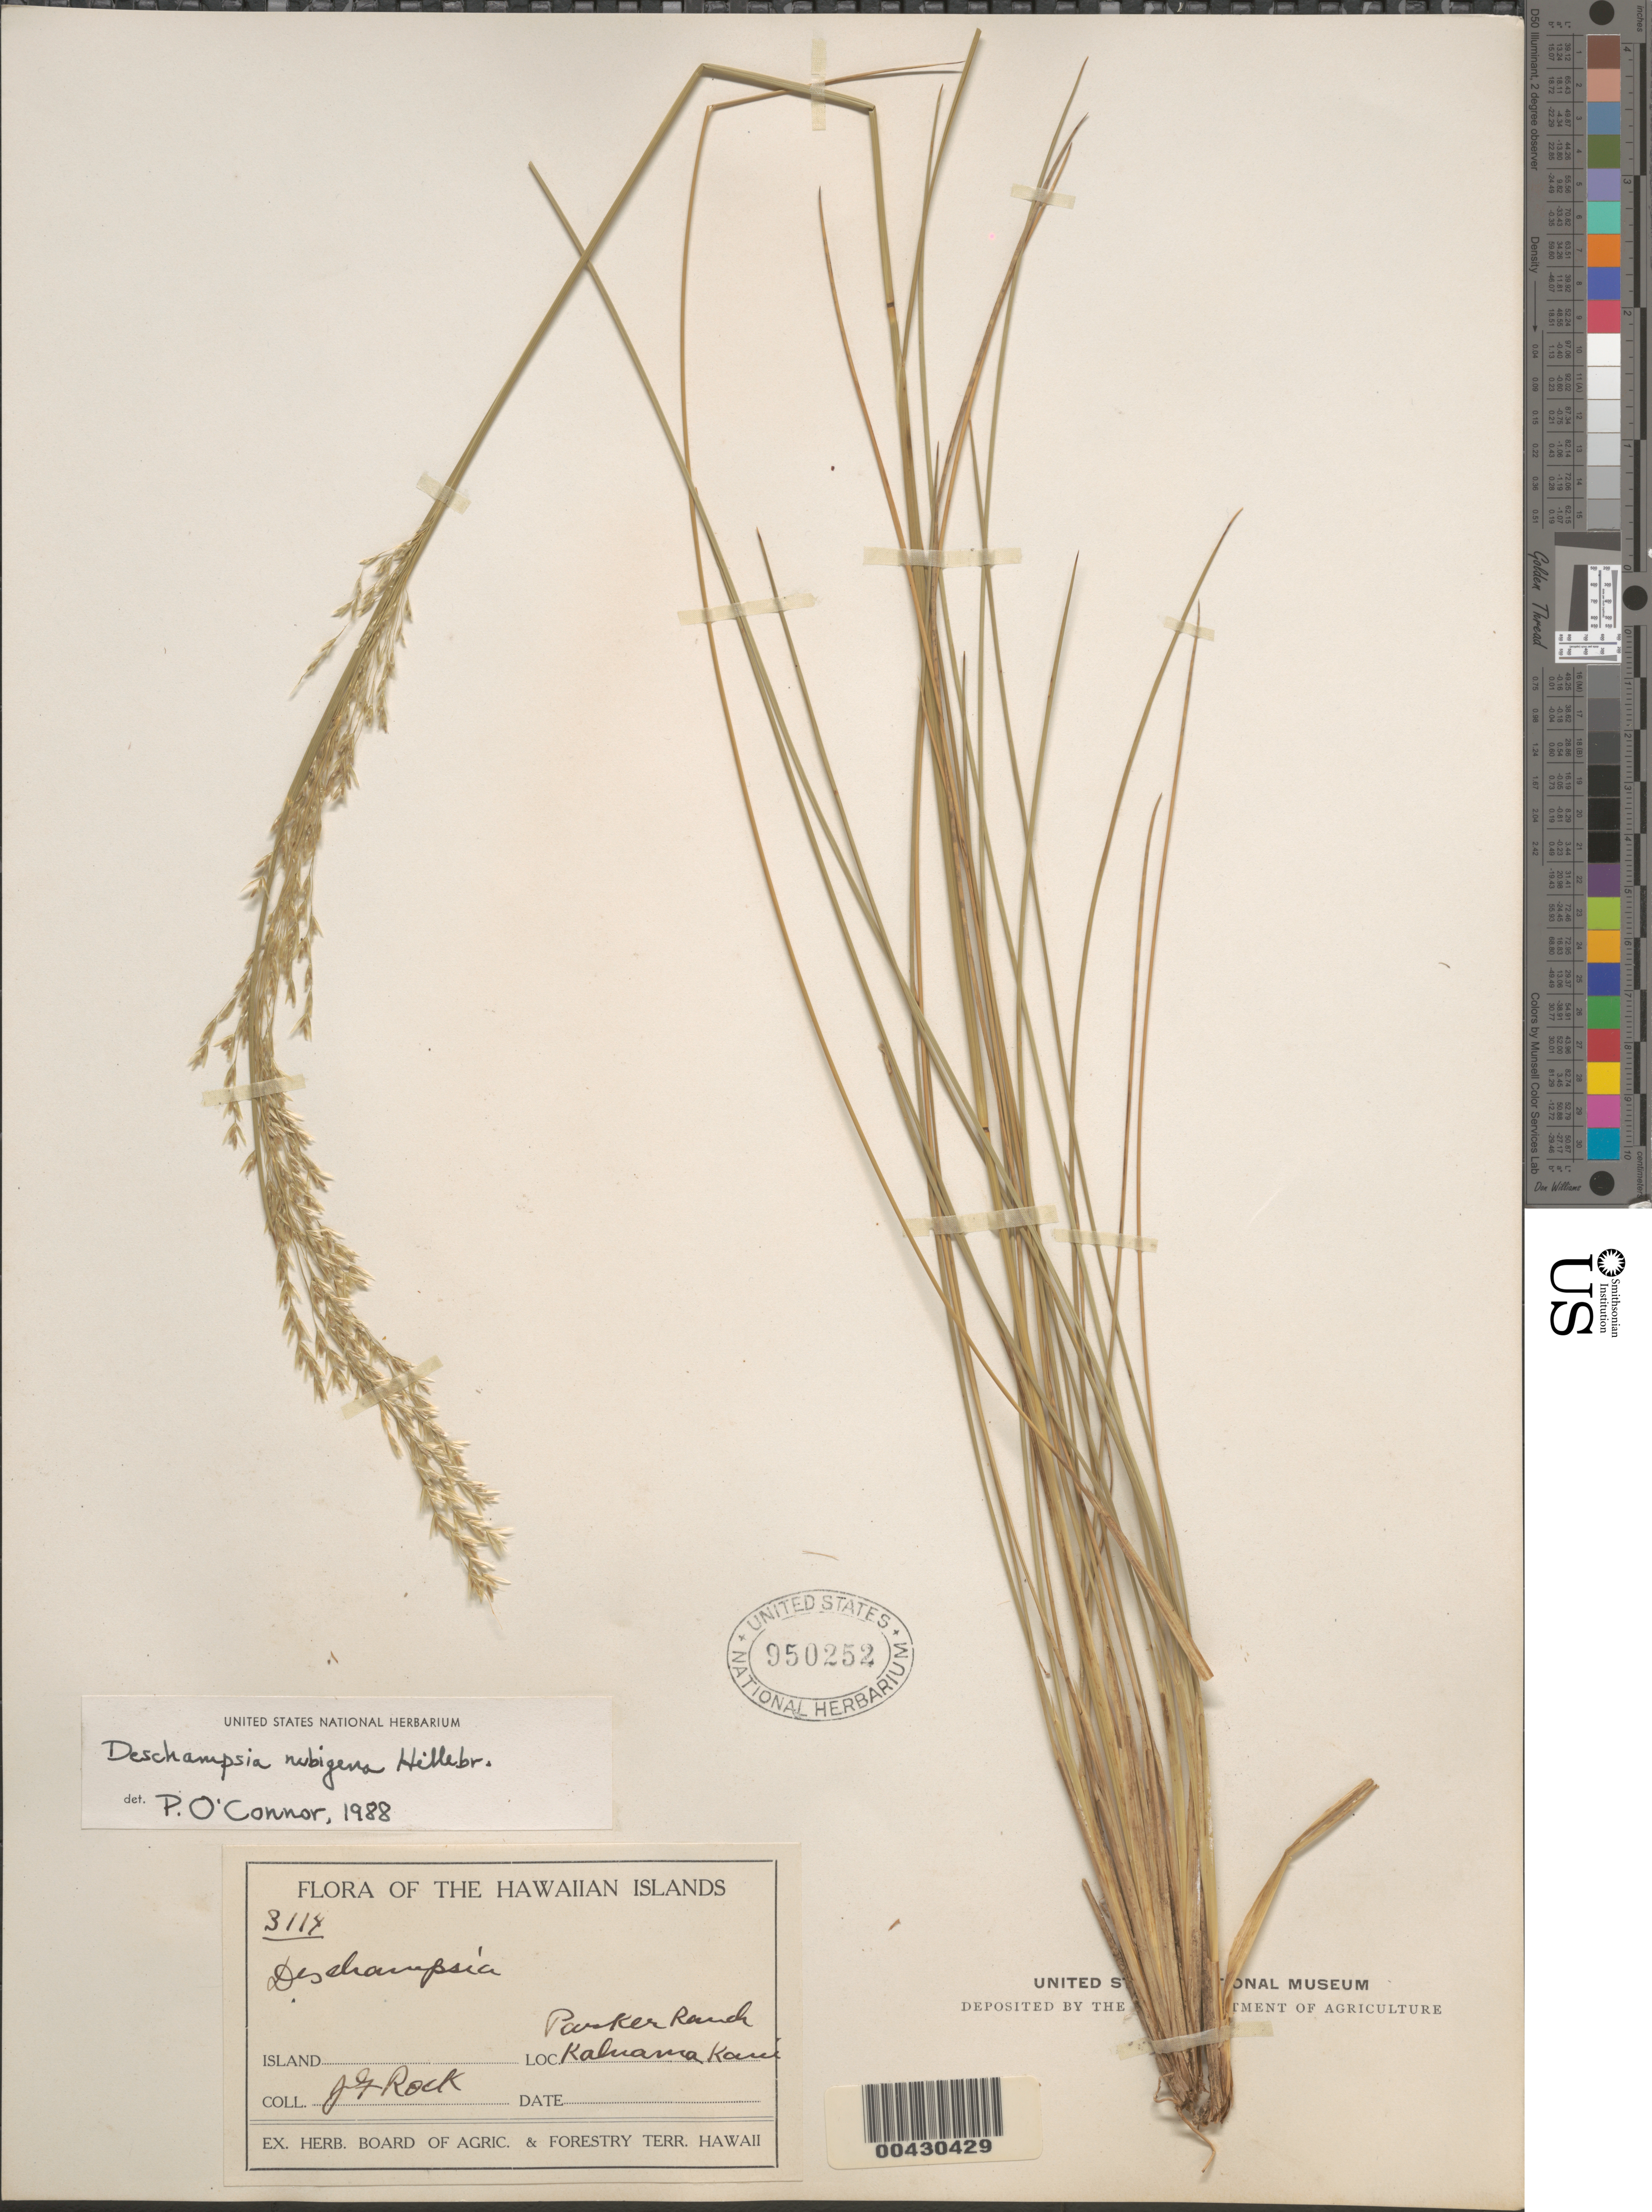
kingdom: Plantae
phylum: Tracheophyta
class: Liliopsida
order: Poales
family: Poaceae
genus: Deschampsia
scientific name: Deschampsia nubigena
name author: Hillebr.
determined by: O'Connor, P.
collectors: J. F. Rock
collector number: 3114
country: United States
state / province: Hawaii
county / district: Hawaii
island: Hawaii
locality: Parker Ranch, Kaluamakani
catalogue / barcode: US 950252